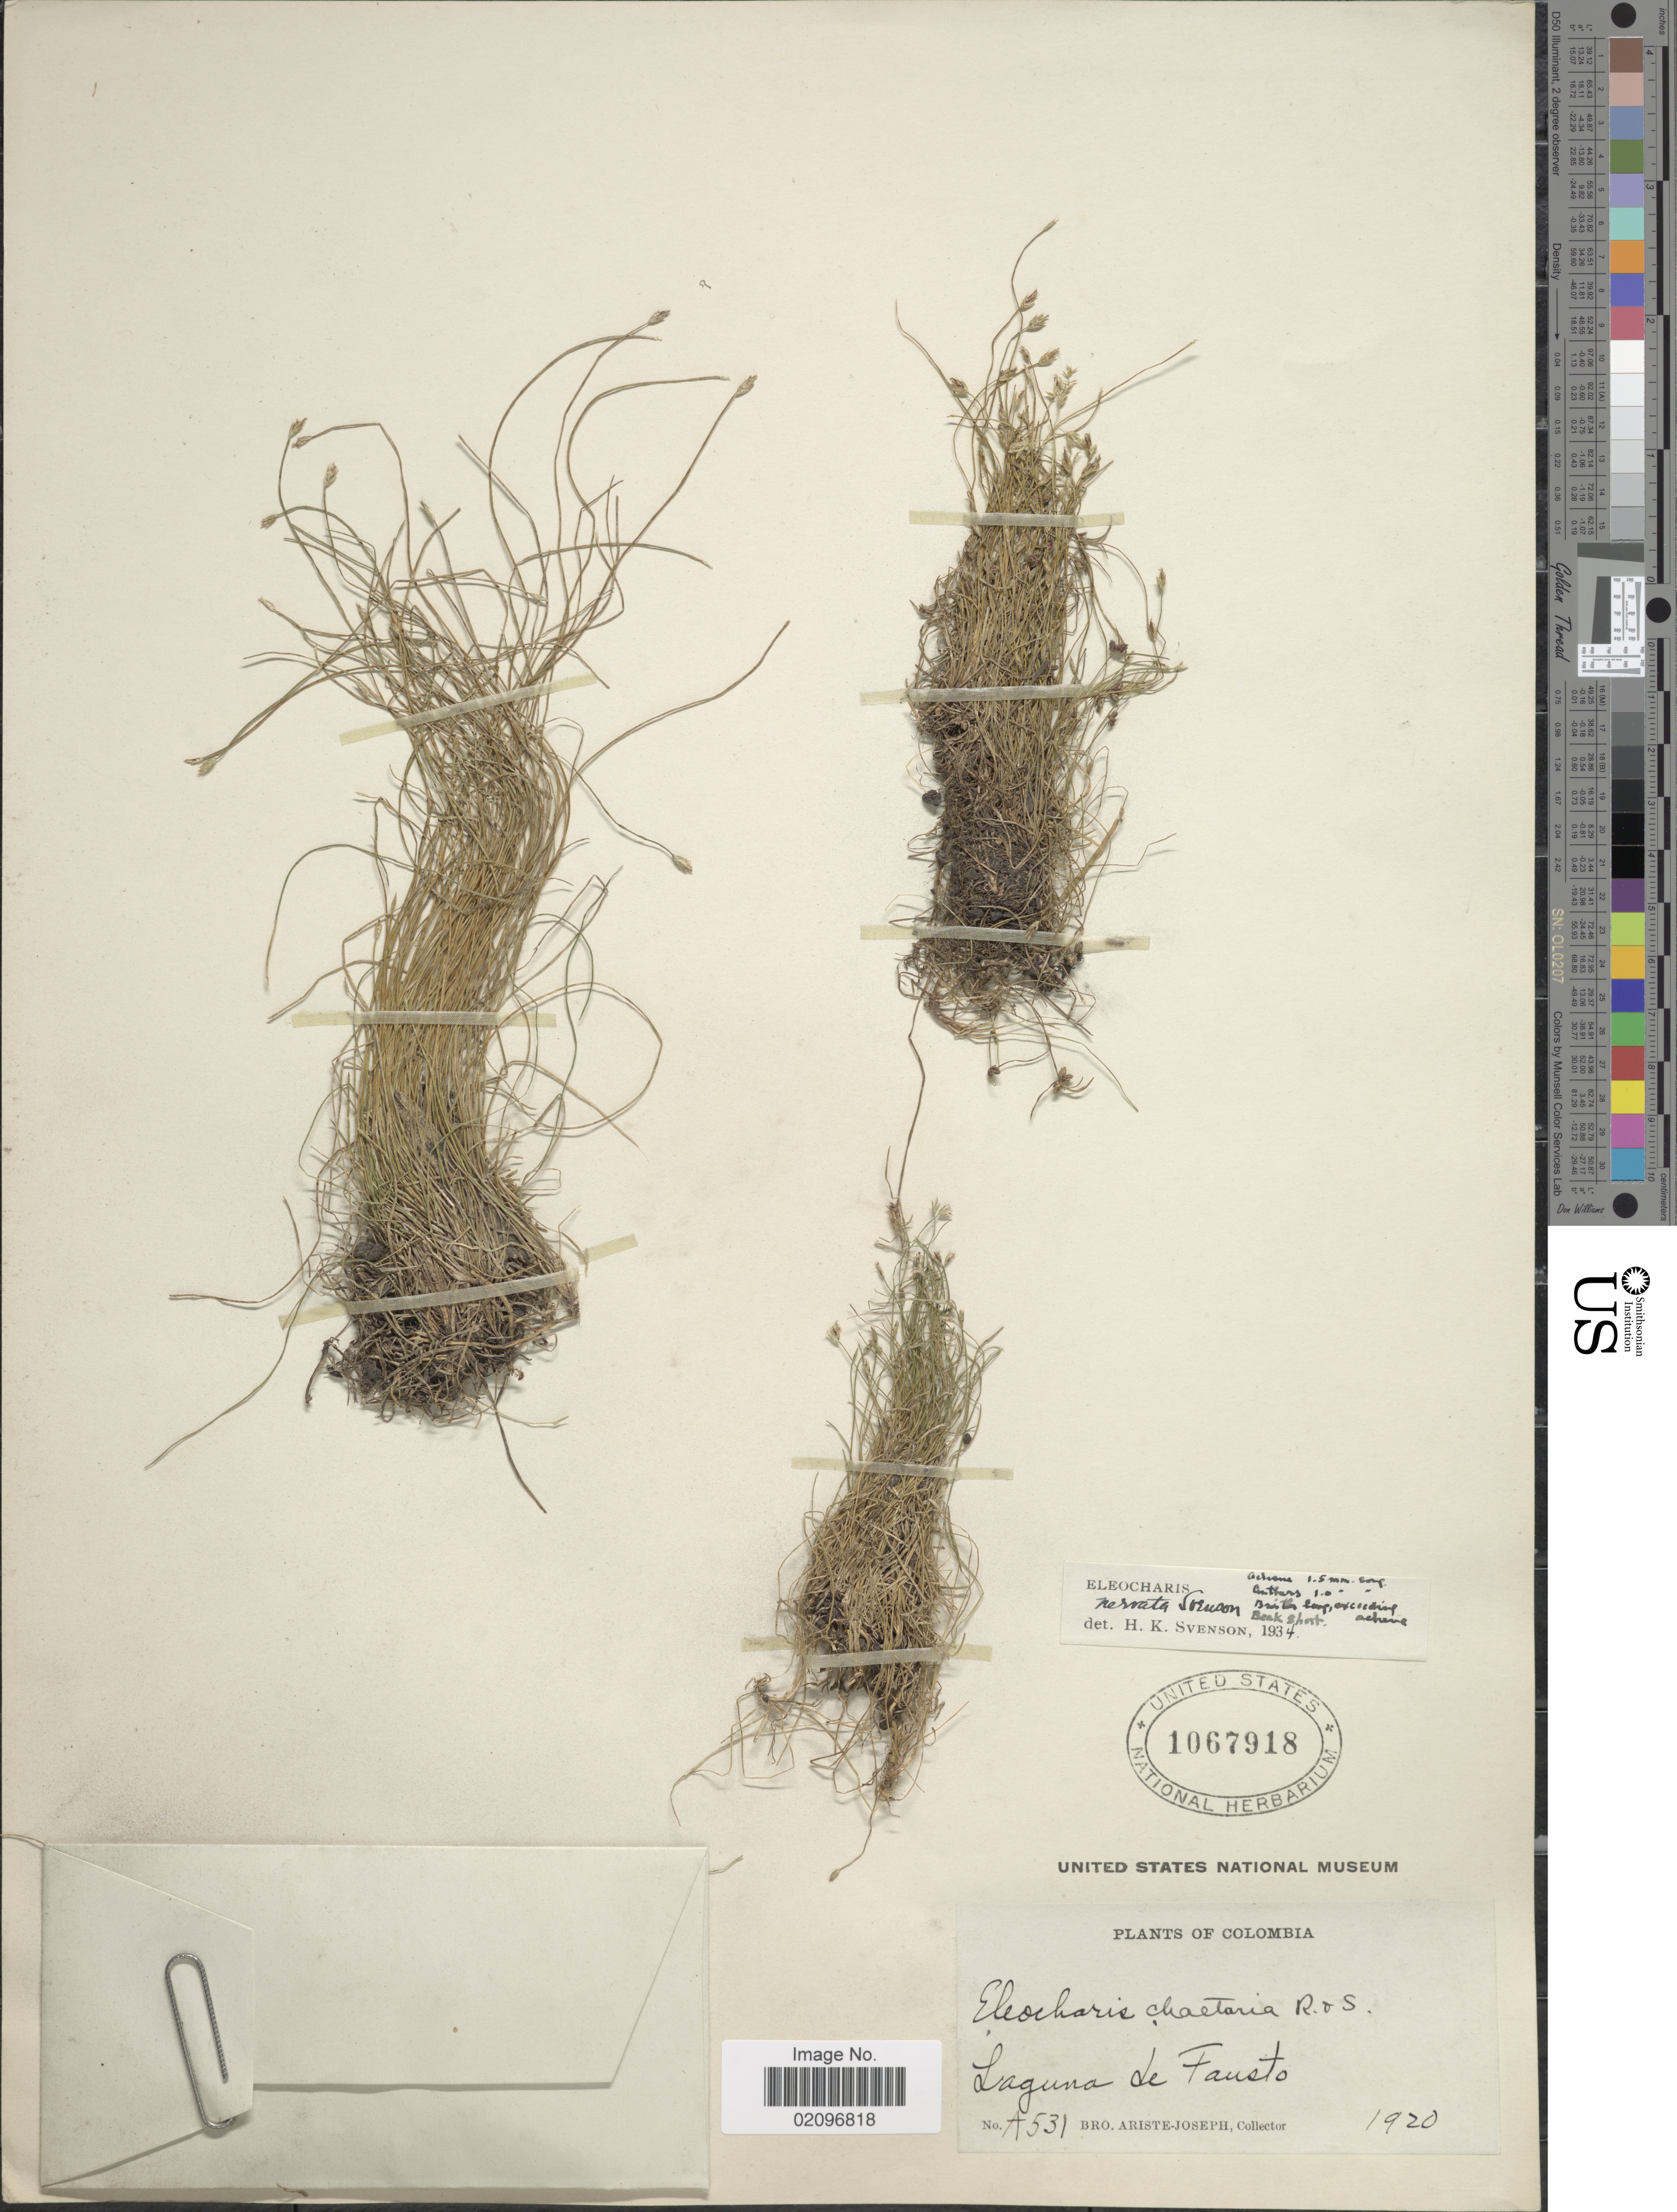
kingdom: Plantae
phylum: Tracheophyta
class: Liliopsida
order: Poales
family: Cyperaceae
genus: Eleocharis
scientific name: Eleocharis nervata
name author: Svenson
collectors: Bro. Ariste-Joseph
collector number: A531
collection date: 1920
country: Colombia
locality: Colombia, Laguna de Fausto.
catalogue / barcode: US 1067918